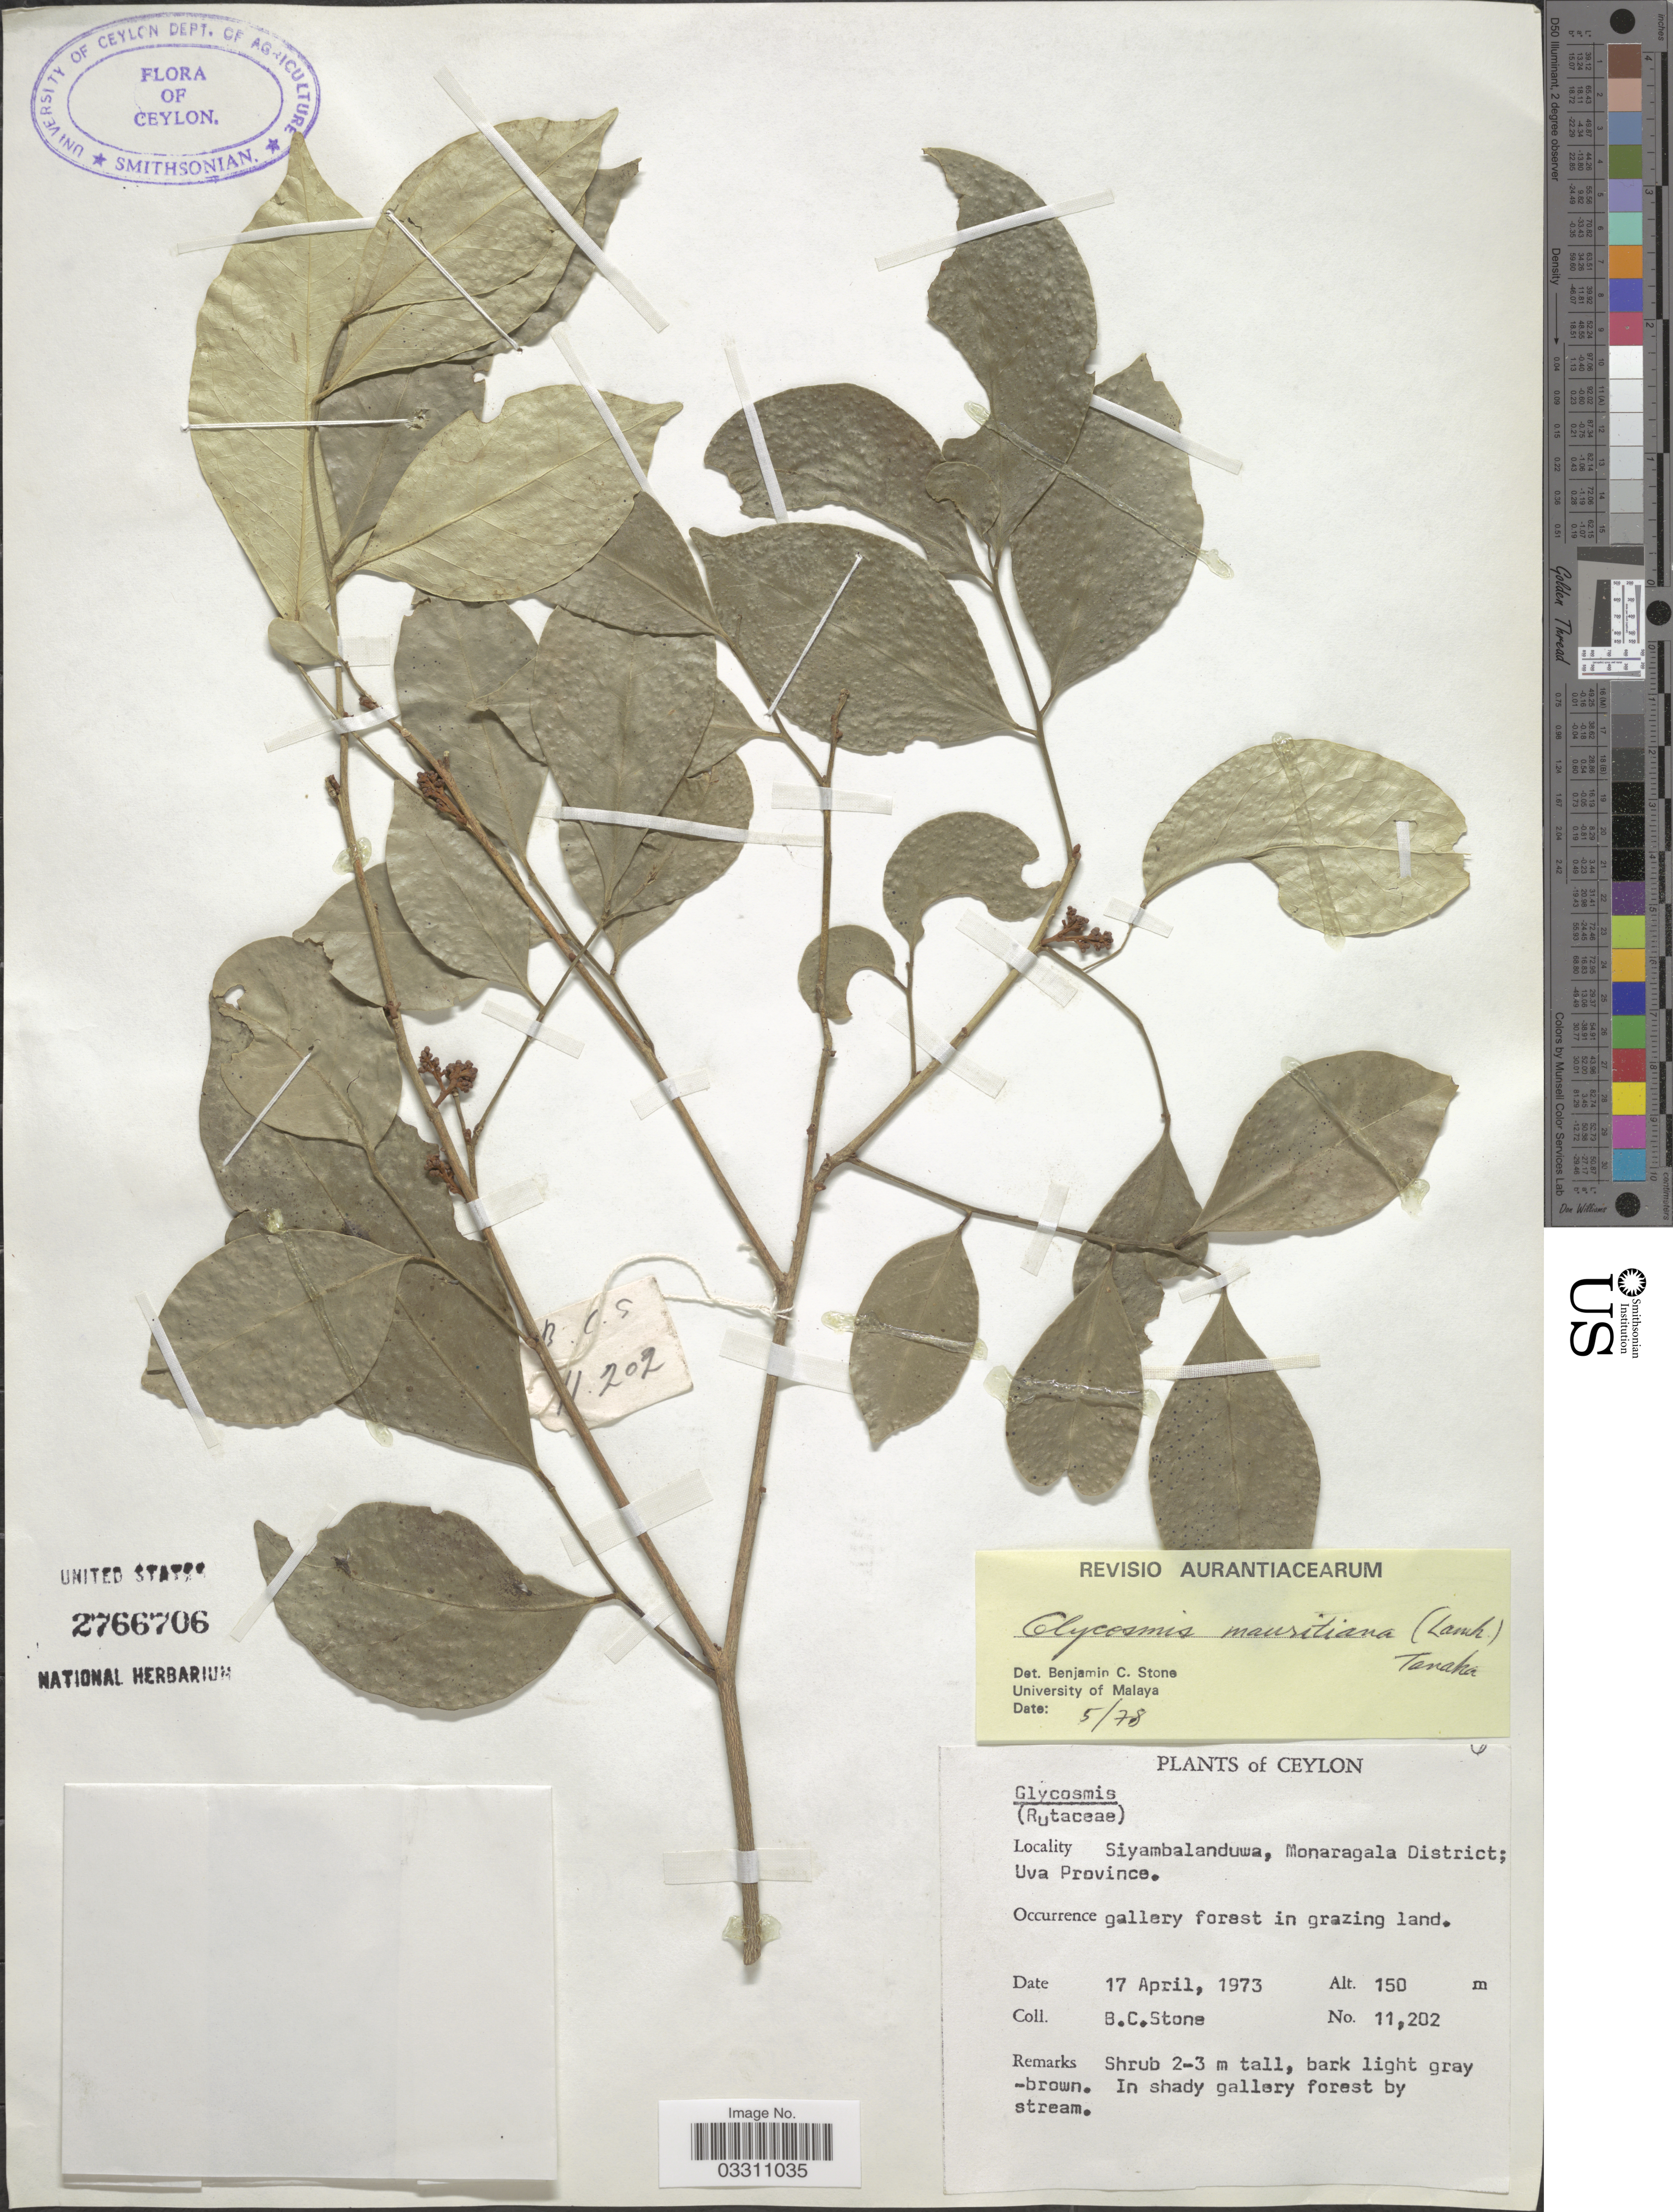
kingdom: Plantae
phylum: Tracheophyta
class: Magnoliopsida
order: Sapindales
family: Rutaceae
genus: Glycosmis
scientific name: Glycosmis mauritiana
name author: (Lamkey) Tanaka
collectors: B. C. Stone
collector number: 11202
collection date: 1973-04-17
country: Sri Lanka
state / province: Uva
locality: Ceylon, Siyambalanduwa, Monaragala District.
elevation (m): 150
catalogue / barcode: US 2766706